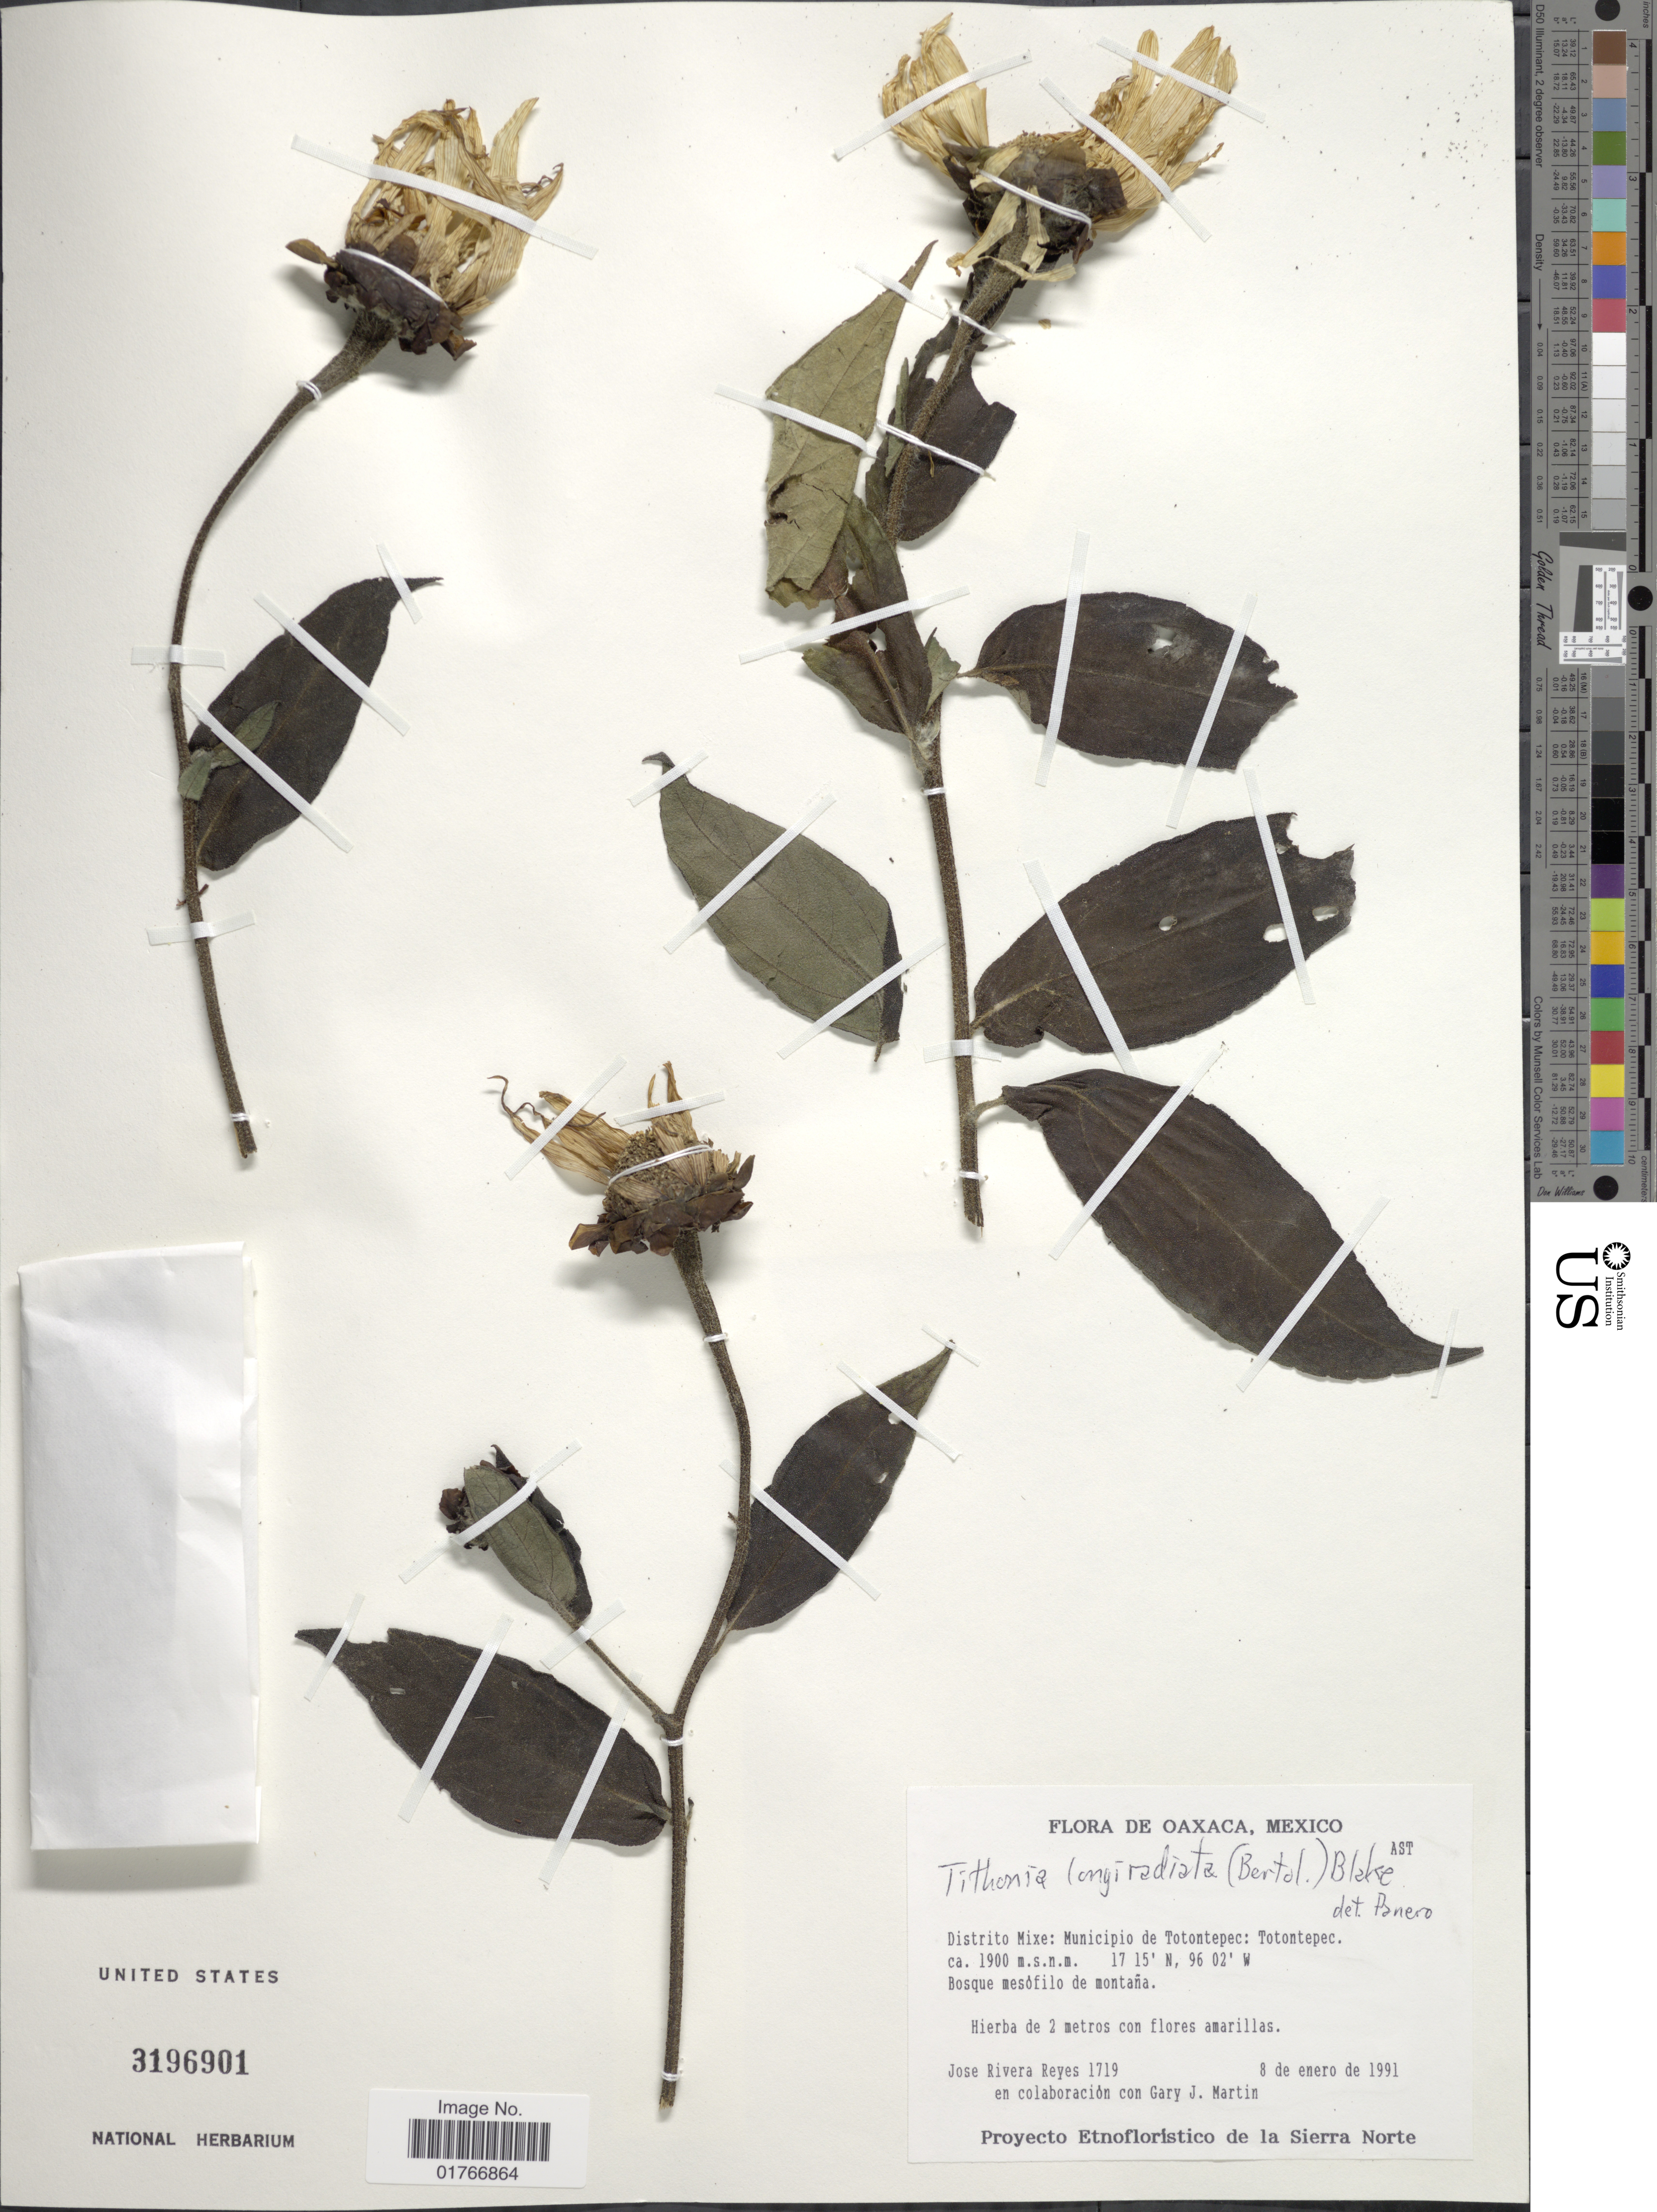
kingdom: Plantae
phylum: Tracheophyta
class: Magnoliopsida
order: Asterales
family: Asteraceae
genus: Tithonia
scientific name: Tithonia longiradiata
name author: (Bertol.) S.F. Blake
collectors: J. Reyes & G. J. Martin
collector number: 1719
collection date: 1991-01-08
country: Mexico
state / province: Oaxaca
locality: Distrito Mixe, Municipio de Totontepec, Totontepec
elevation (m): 1900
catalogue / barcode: US 3196901